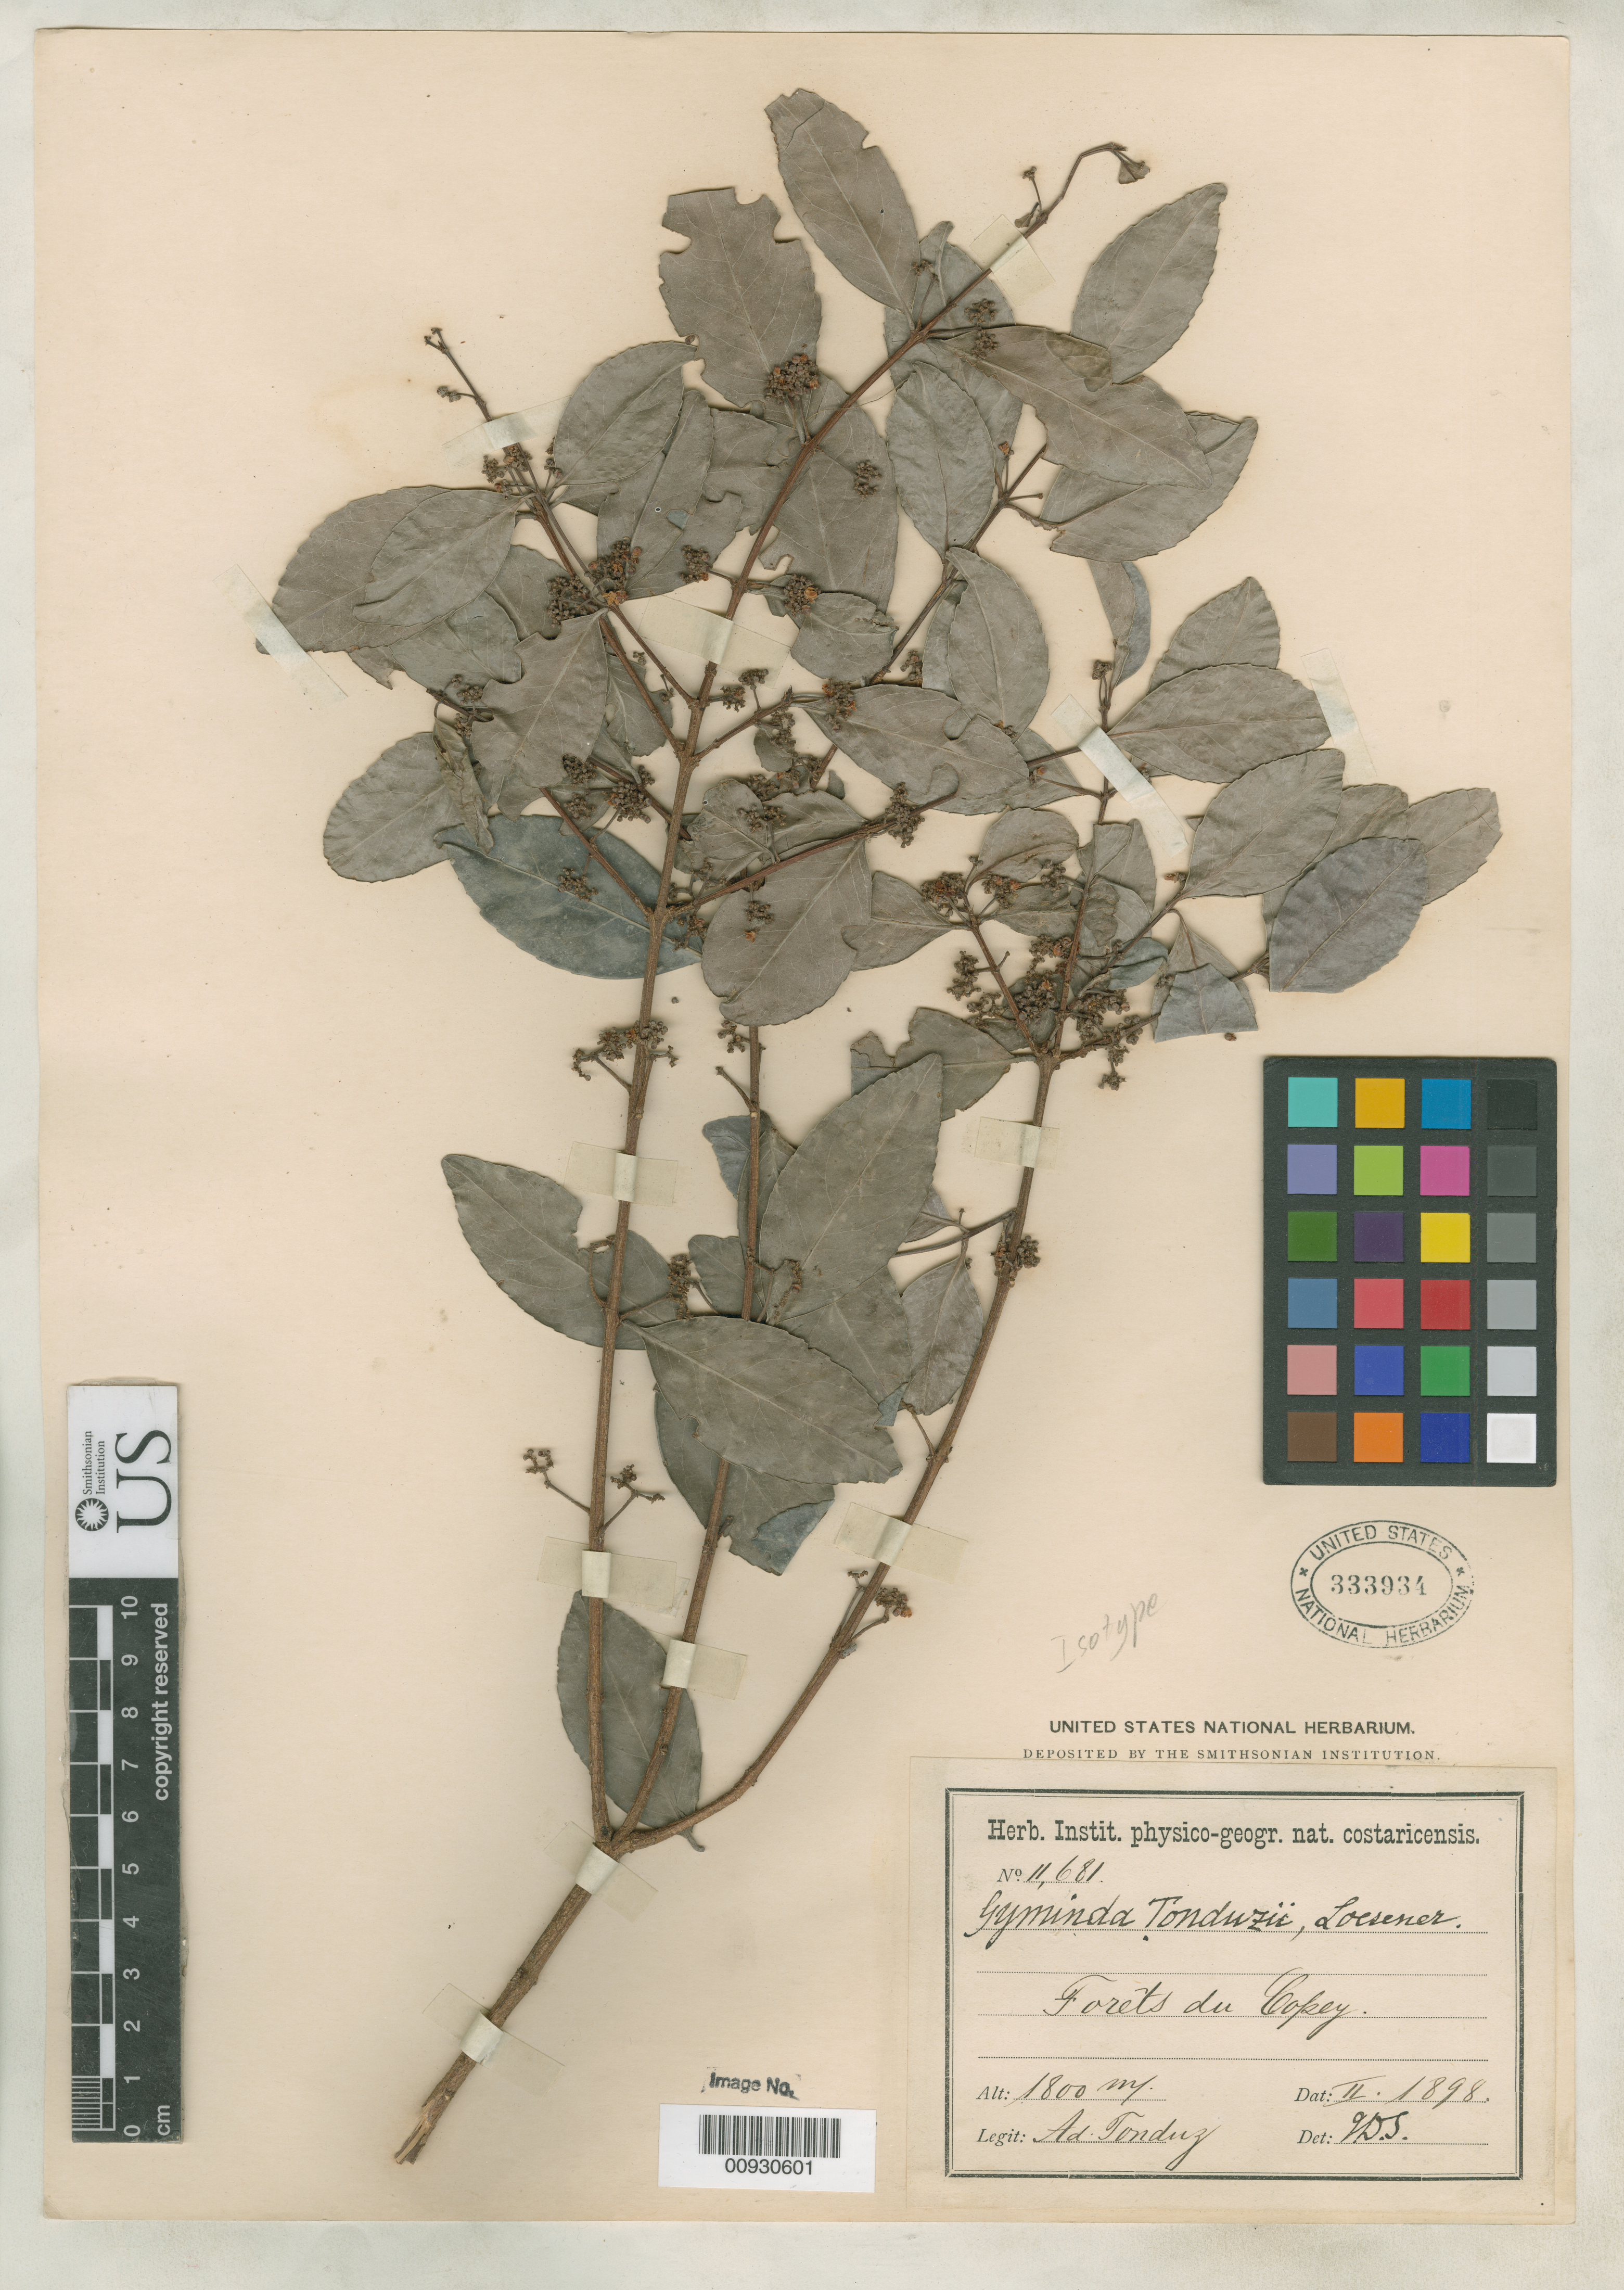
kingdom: Plantae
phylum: Tracheophyta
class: Magnoliopsida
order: Celastrales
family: Celastraceae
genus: Gyminda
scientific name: Gyminda tonduzii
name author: Loes.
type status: Isosyntype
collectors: A. Tonduz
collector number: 11681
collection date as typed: Feb 1898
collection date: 1898-02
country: Costa Rica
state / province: San José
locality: Copey.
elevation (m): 1800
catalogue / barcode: US 333934